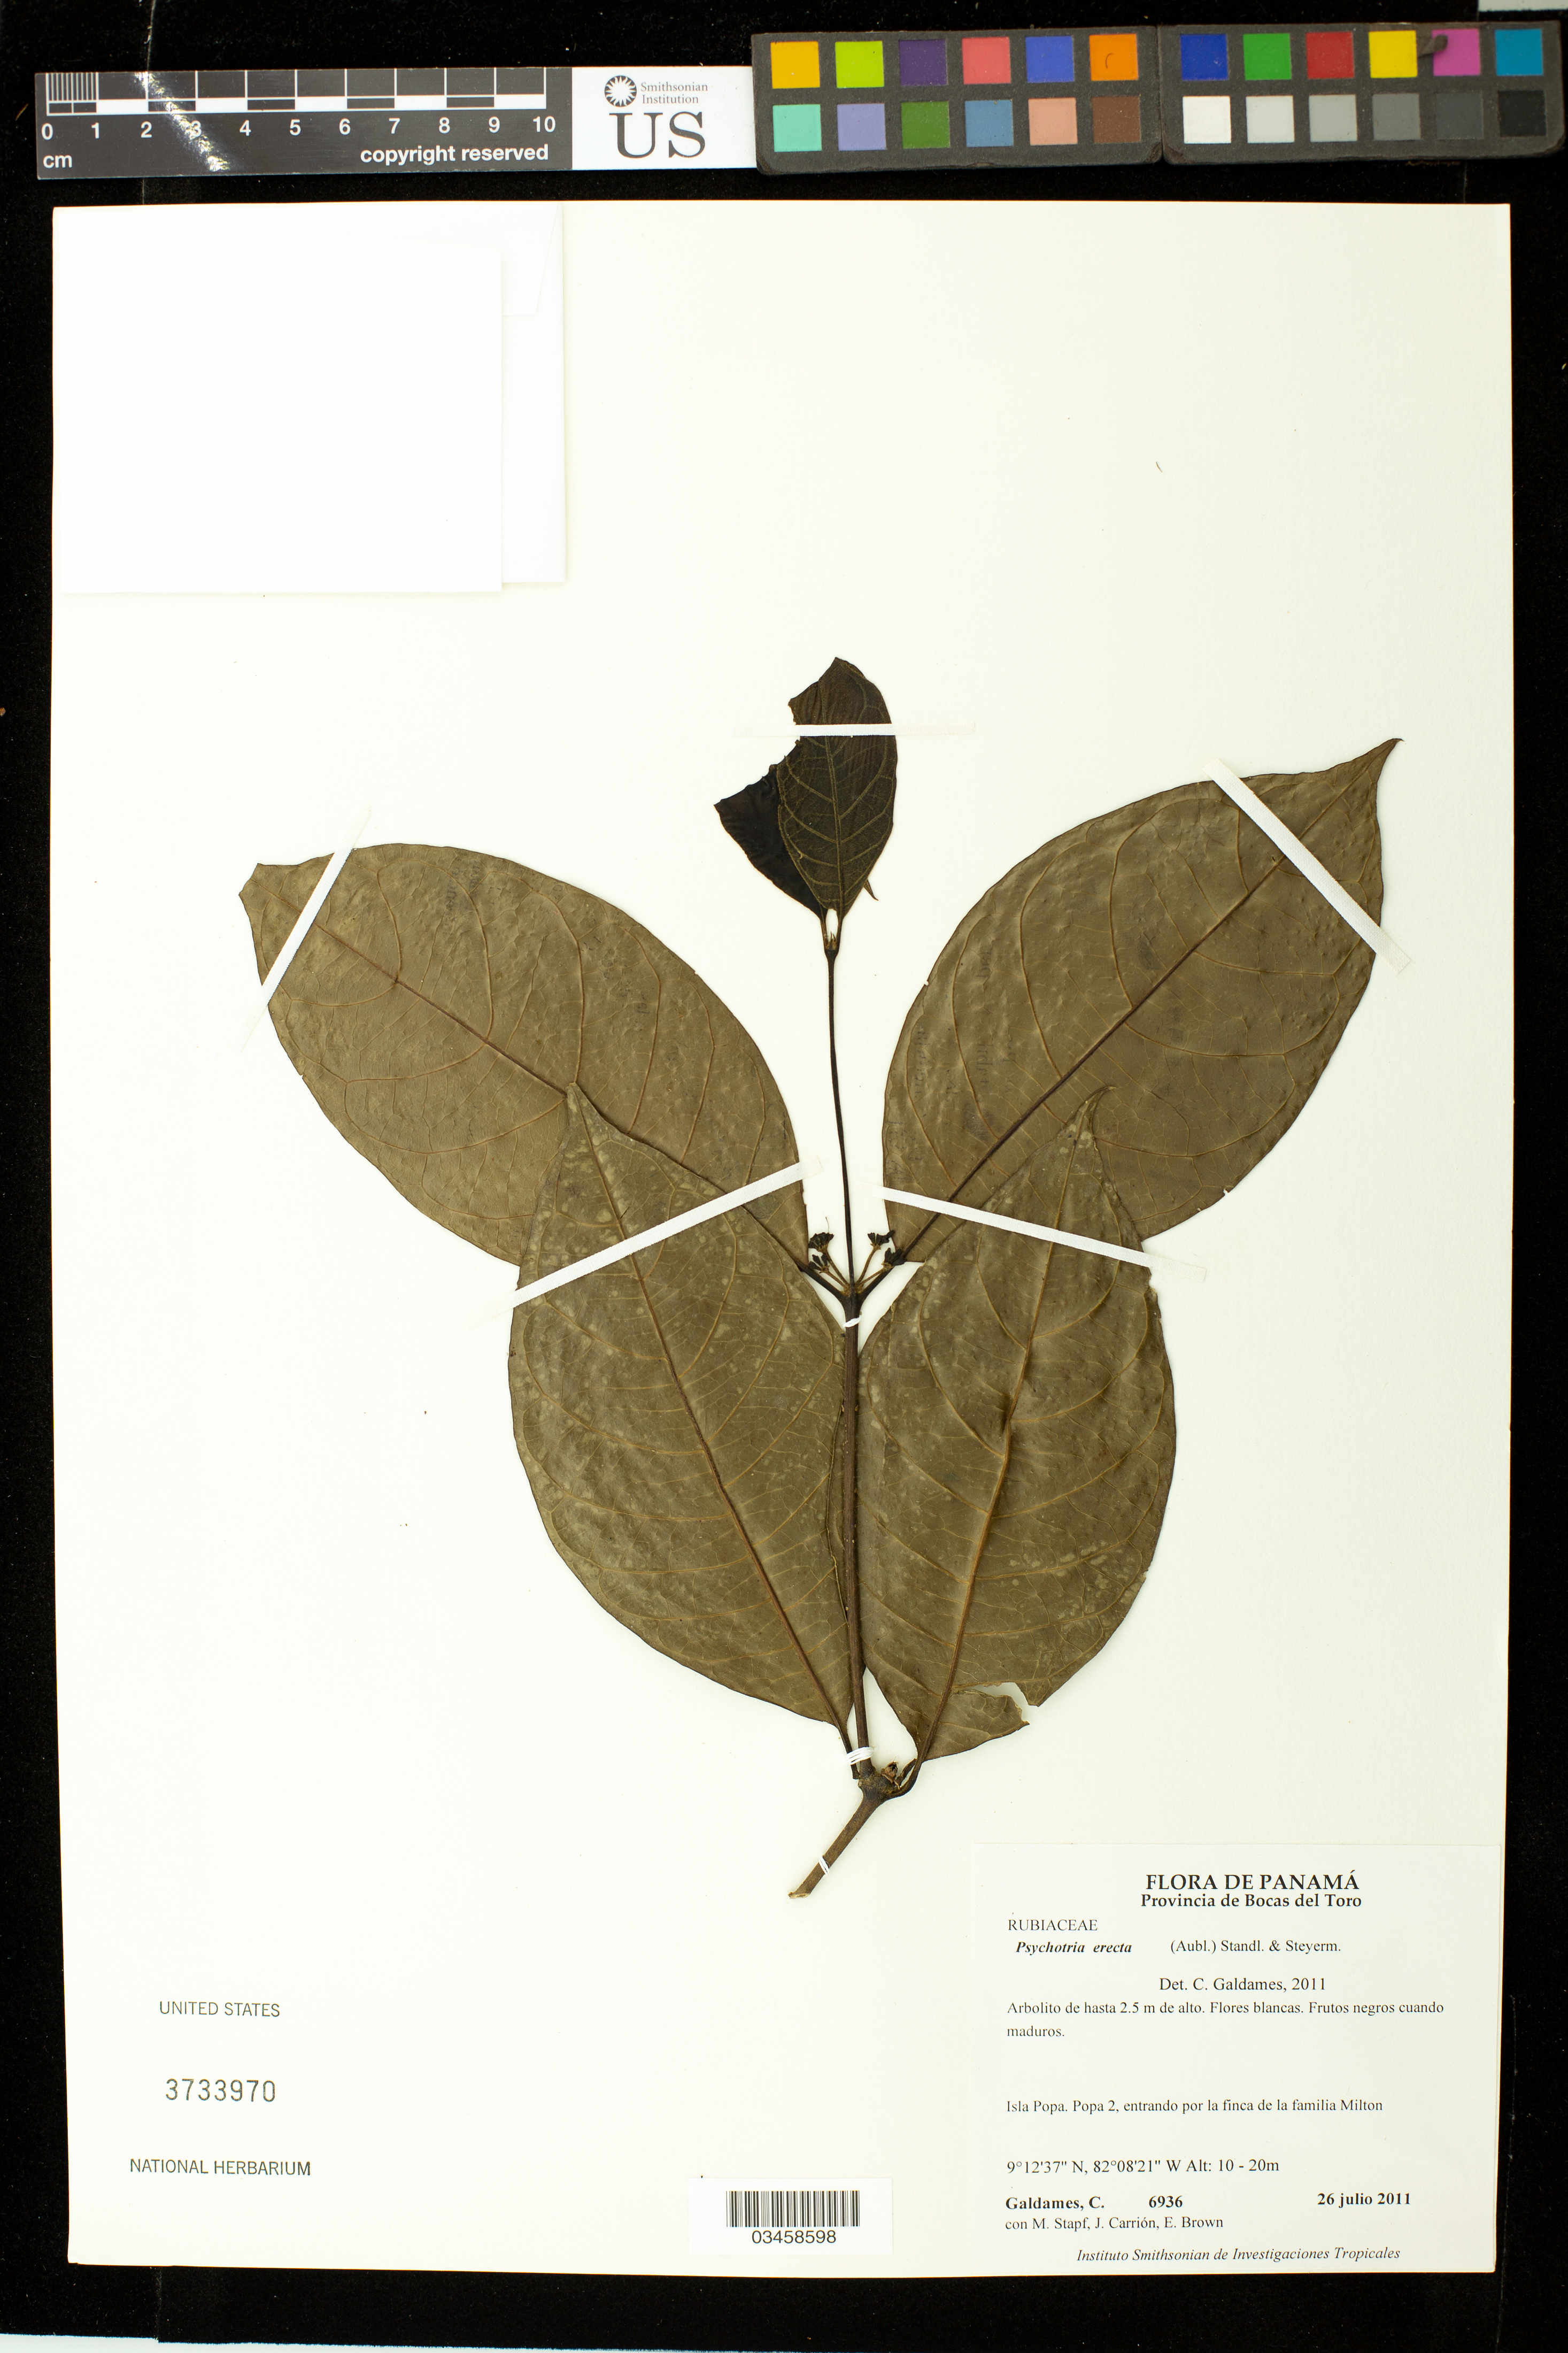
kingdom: Plantae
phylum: Tracheophyta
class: Magnoliopsida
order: Gentianales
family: Rubiaceae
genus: Psychotria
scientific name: Psychotria erecta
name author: (Aubl.) Standl. & Steyerm.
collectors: C. Galdames, M. Stapf, J. F. Carrión & E. Brown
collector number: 6936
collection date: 2011-07-26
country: Panama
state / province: Bocas del Toro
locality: Isla Popa. Popa 2, entrando por la finca de la familia Milton.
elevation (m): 10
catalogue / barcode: US 3733970